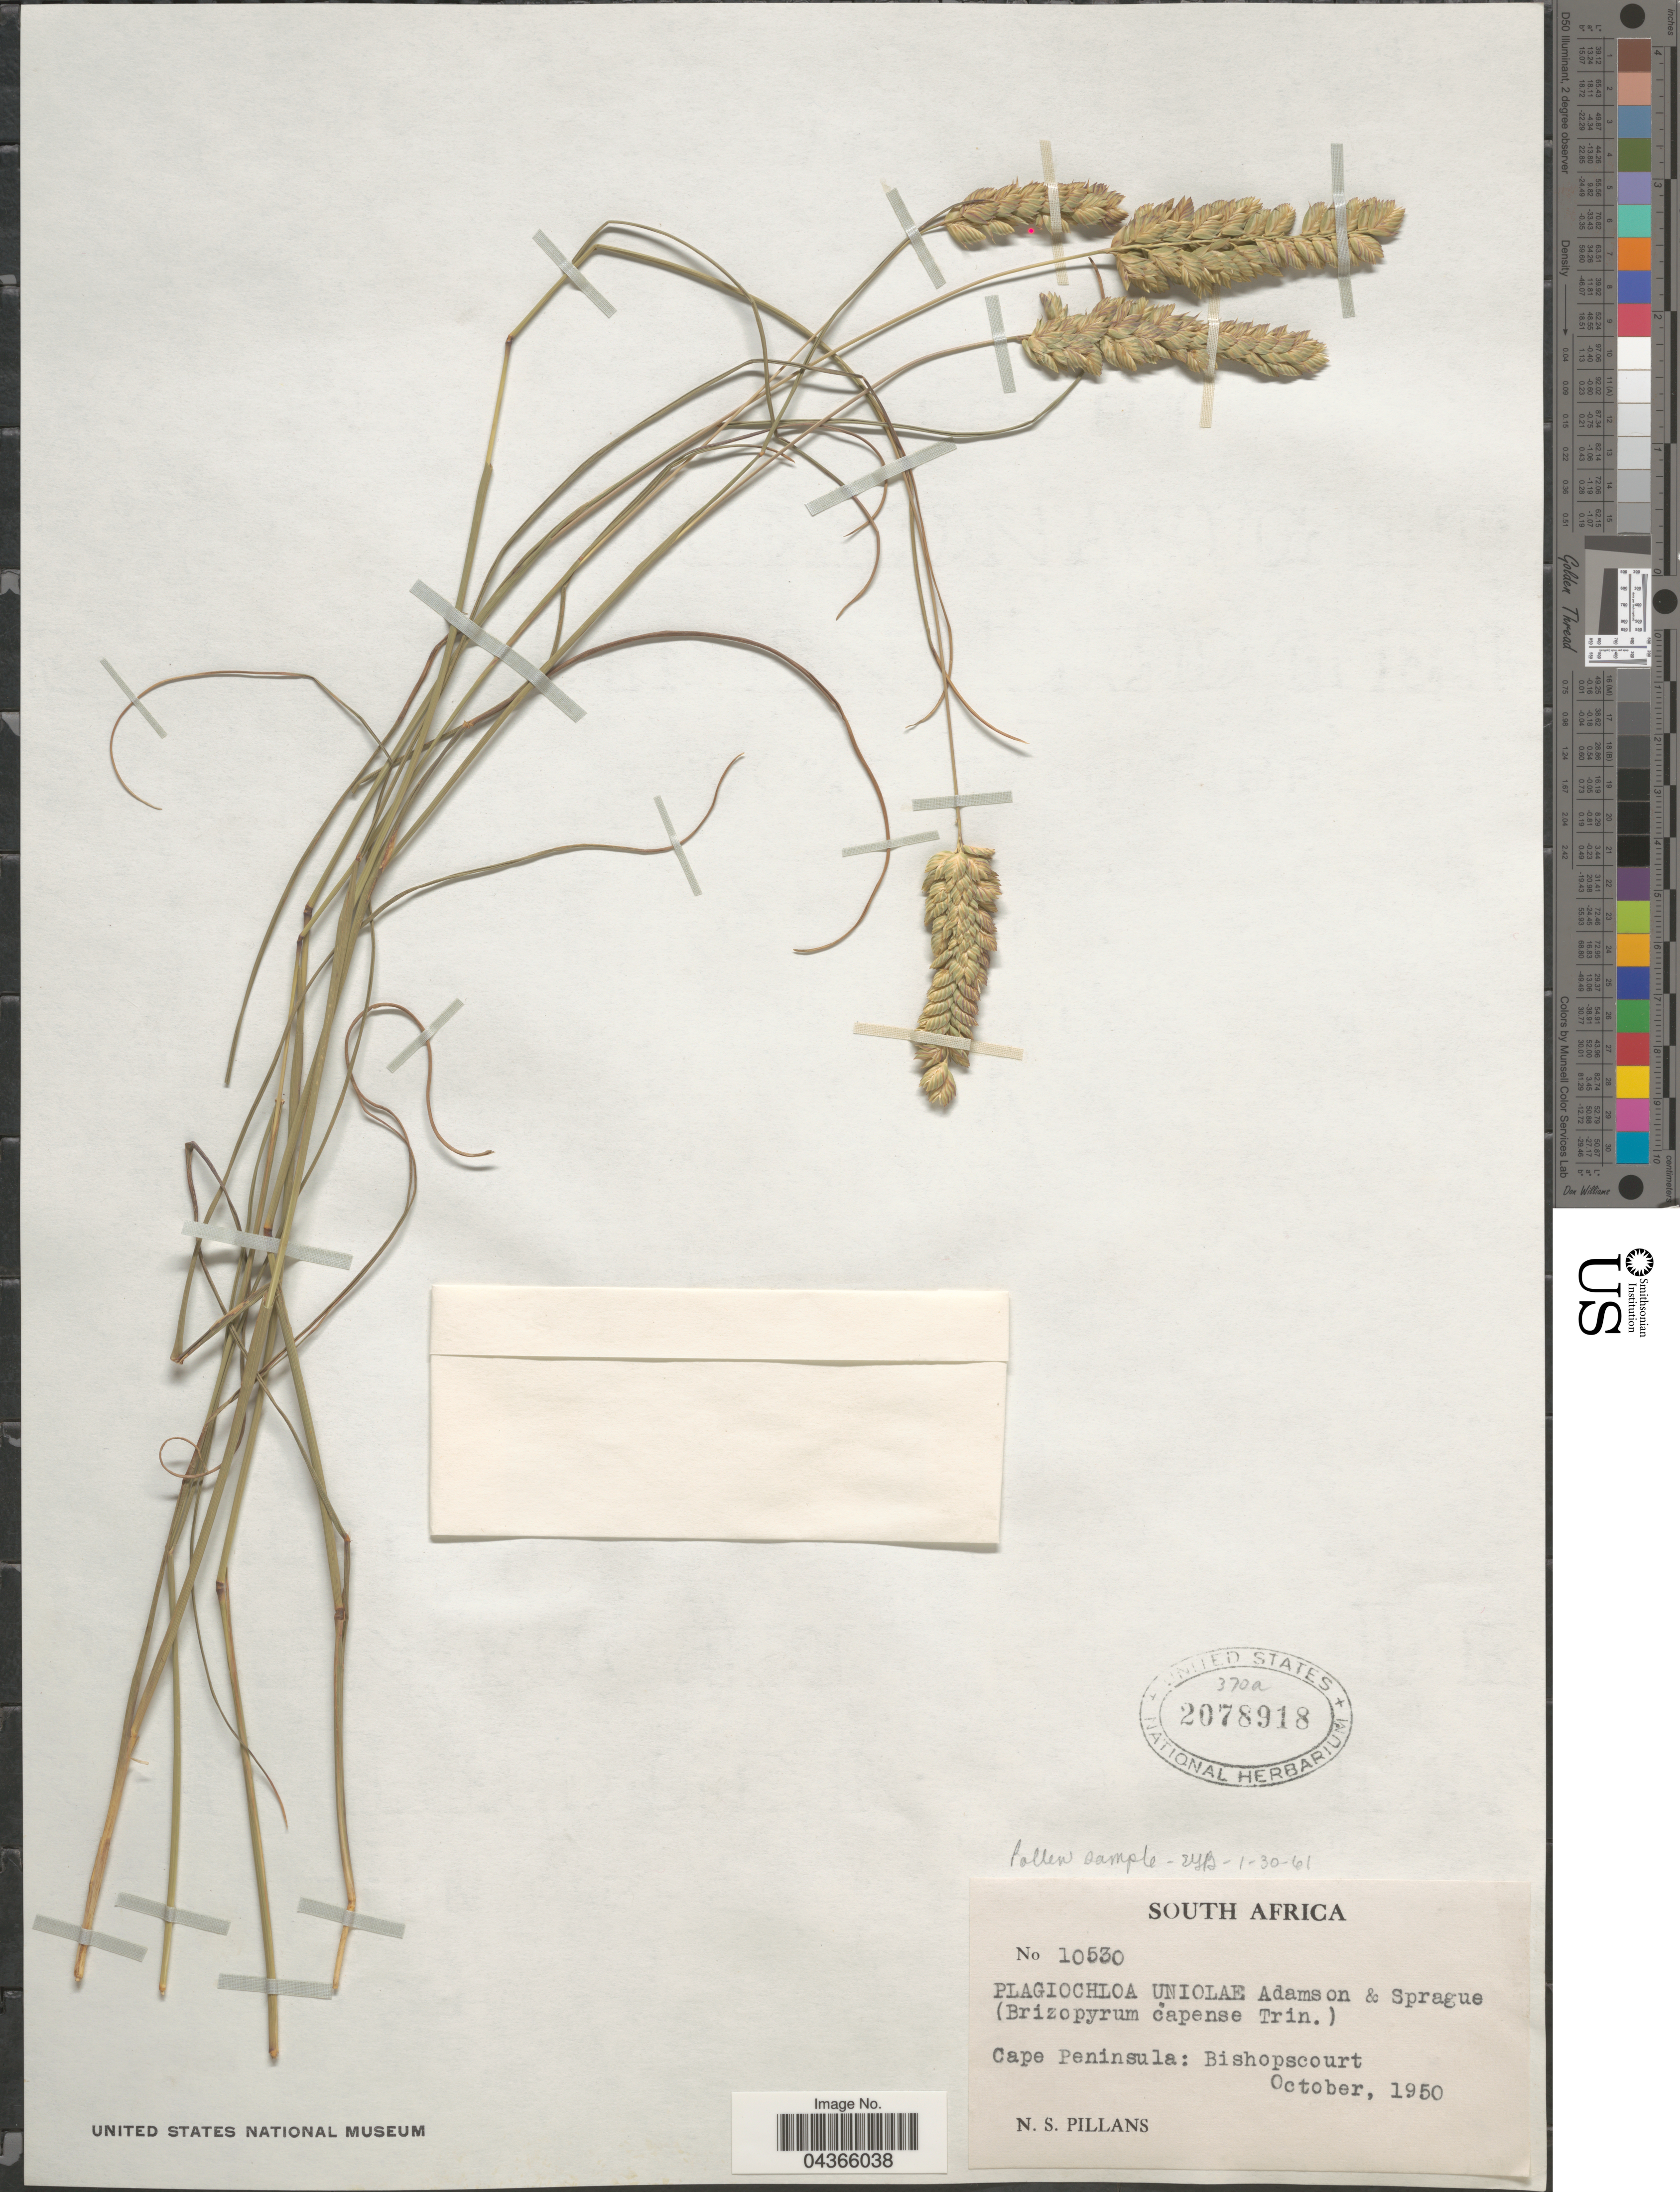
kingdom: Plantae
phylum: Tracheophyta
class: Liliopsida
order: Poales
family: Poaceae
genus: Tribolium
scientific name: Tribolium uniolae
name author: (L. f.) Renvoize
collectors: N. S. Pillans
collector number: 10530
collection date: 1950-10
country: South Africa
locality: Cape Peninsula: Bishopscourt.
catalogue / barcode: US 2078918